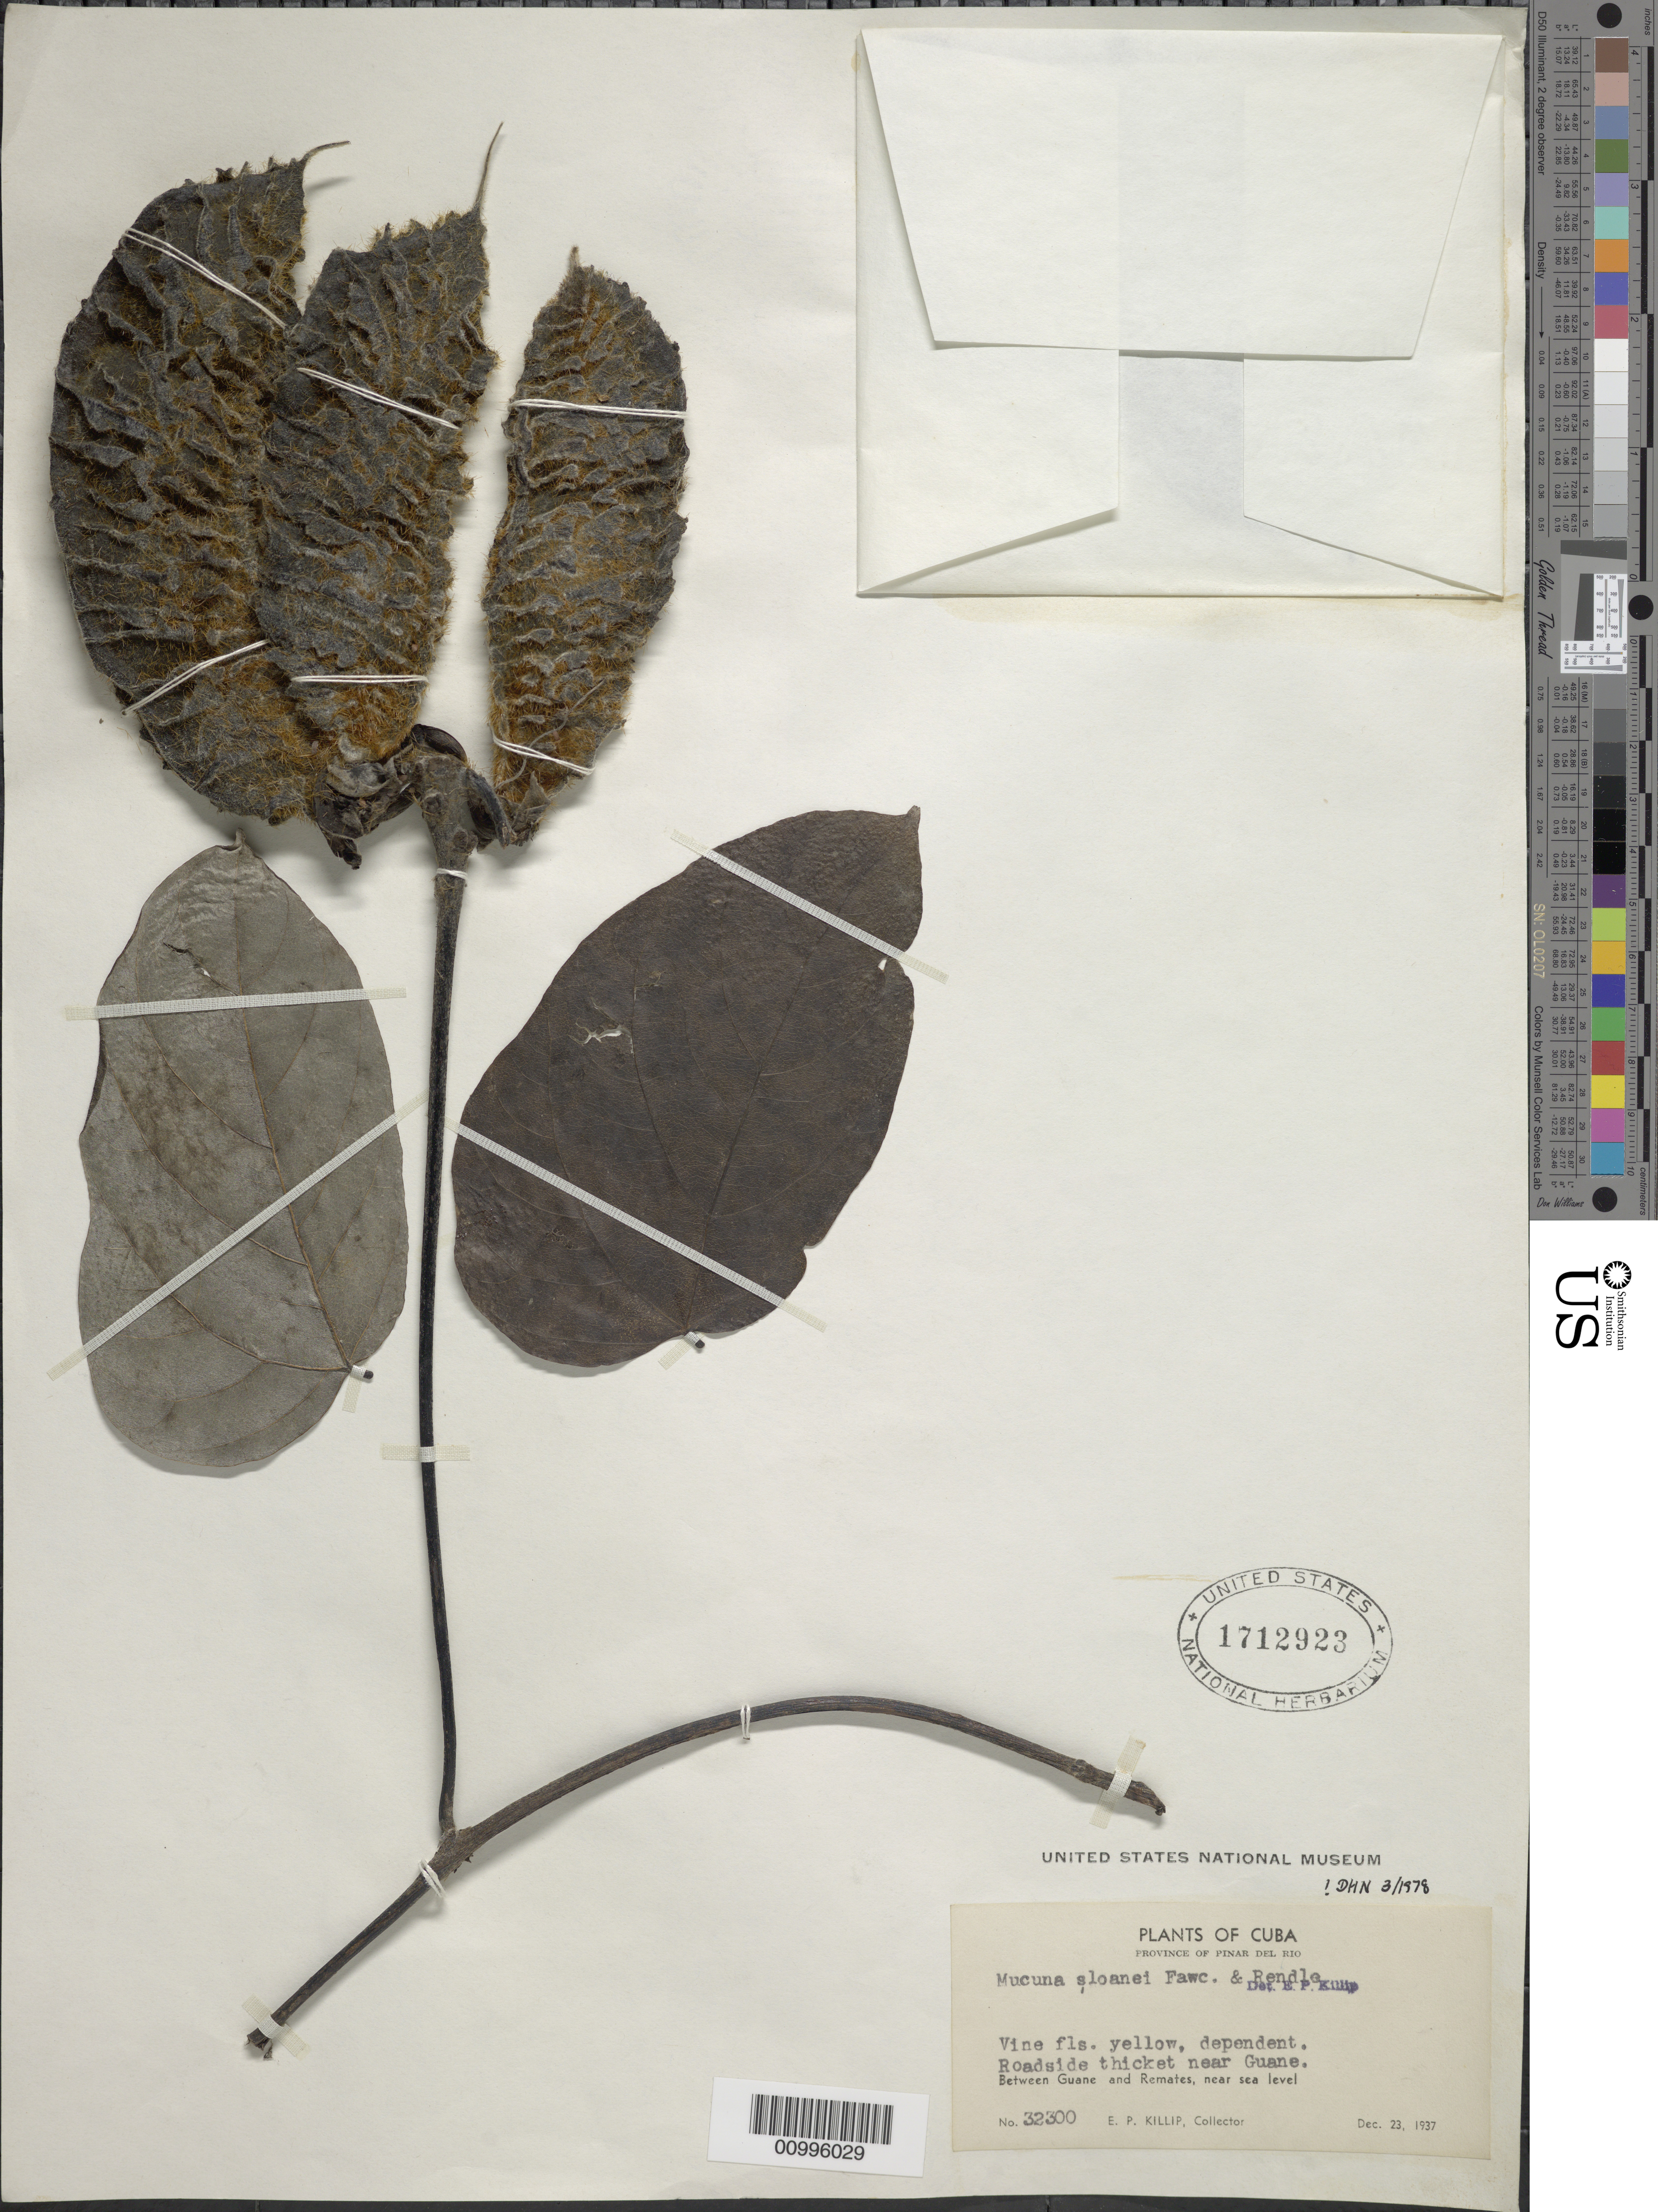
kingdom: Plantae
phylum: Tracheophyta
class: Magnoliopsida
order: Fabales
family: Fabaceae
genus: Mucuna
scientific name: Mucuna sloanei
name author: Fawc. & Rendle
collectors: E. P. Killip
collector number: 32300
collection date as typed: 23 Dec 1937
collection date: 1937-12-23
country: Cuba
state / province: Pinar del Rio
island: Cuba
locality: Between Guane and Remantes, near sea level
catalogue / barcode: US 1712923